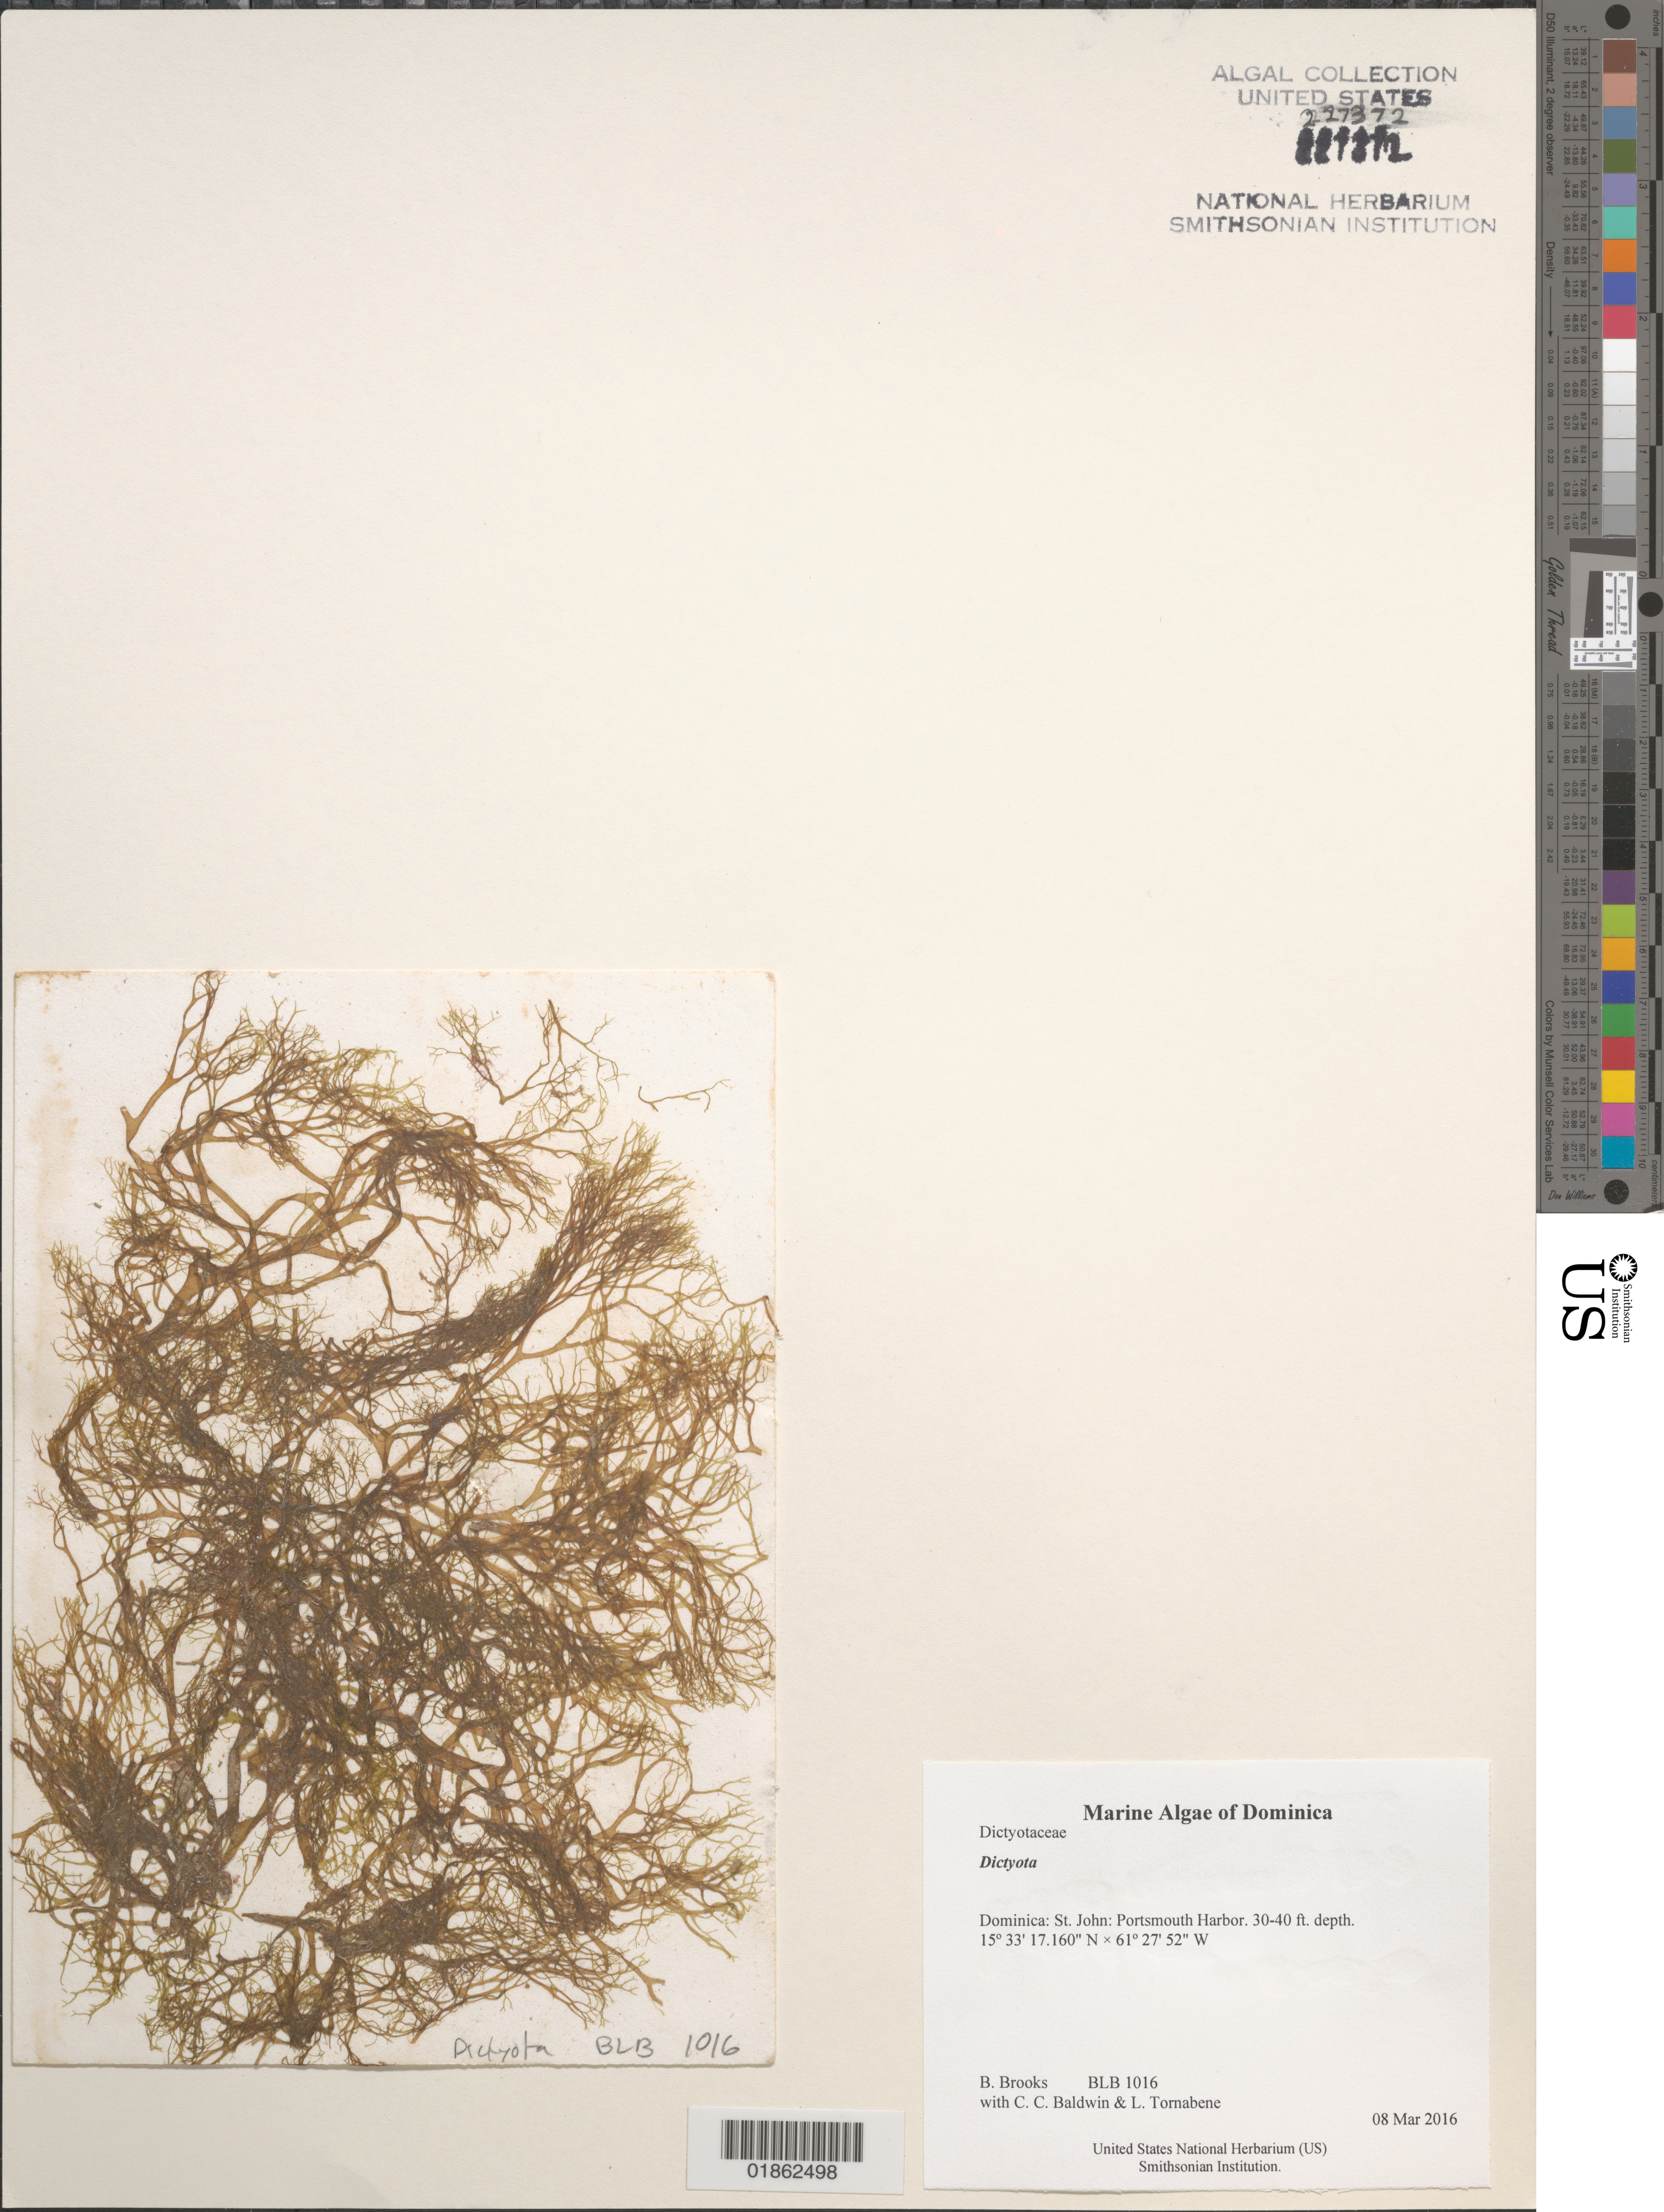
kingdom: Chromista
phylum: Ochrophyta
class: Phaeophyceae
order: Dictyotales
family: Dictyotaceae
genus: Dictyota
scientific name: Dictyota sp.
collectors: B. Brooks, C. C. Baldwin & L. Tornabene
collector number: BLB 1016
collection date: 2016-03-08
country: Dominica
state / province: St. John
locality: Portsmouth Harbor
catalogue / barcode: US 227372